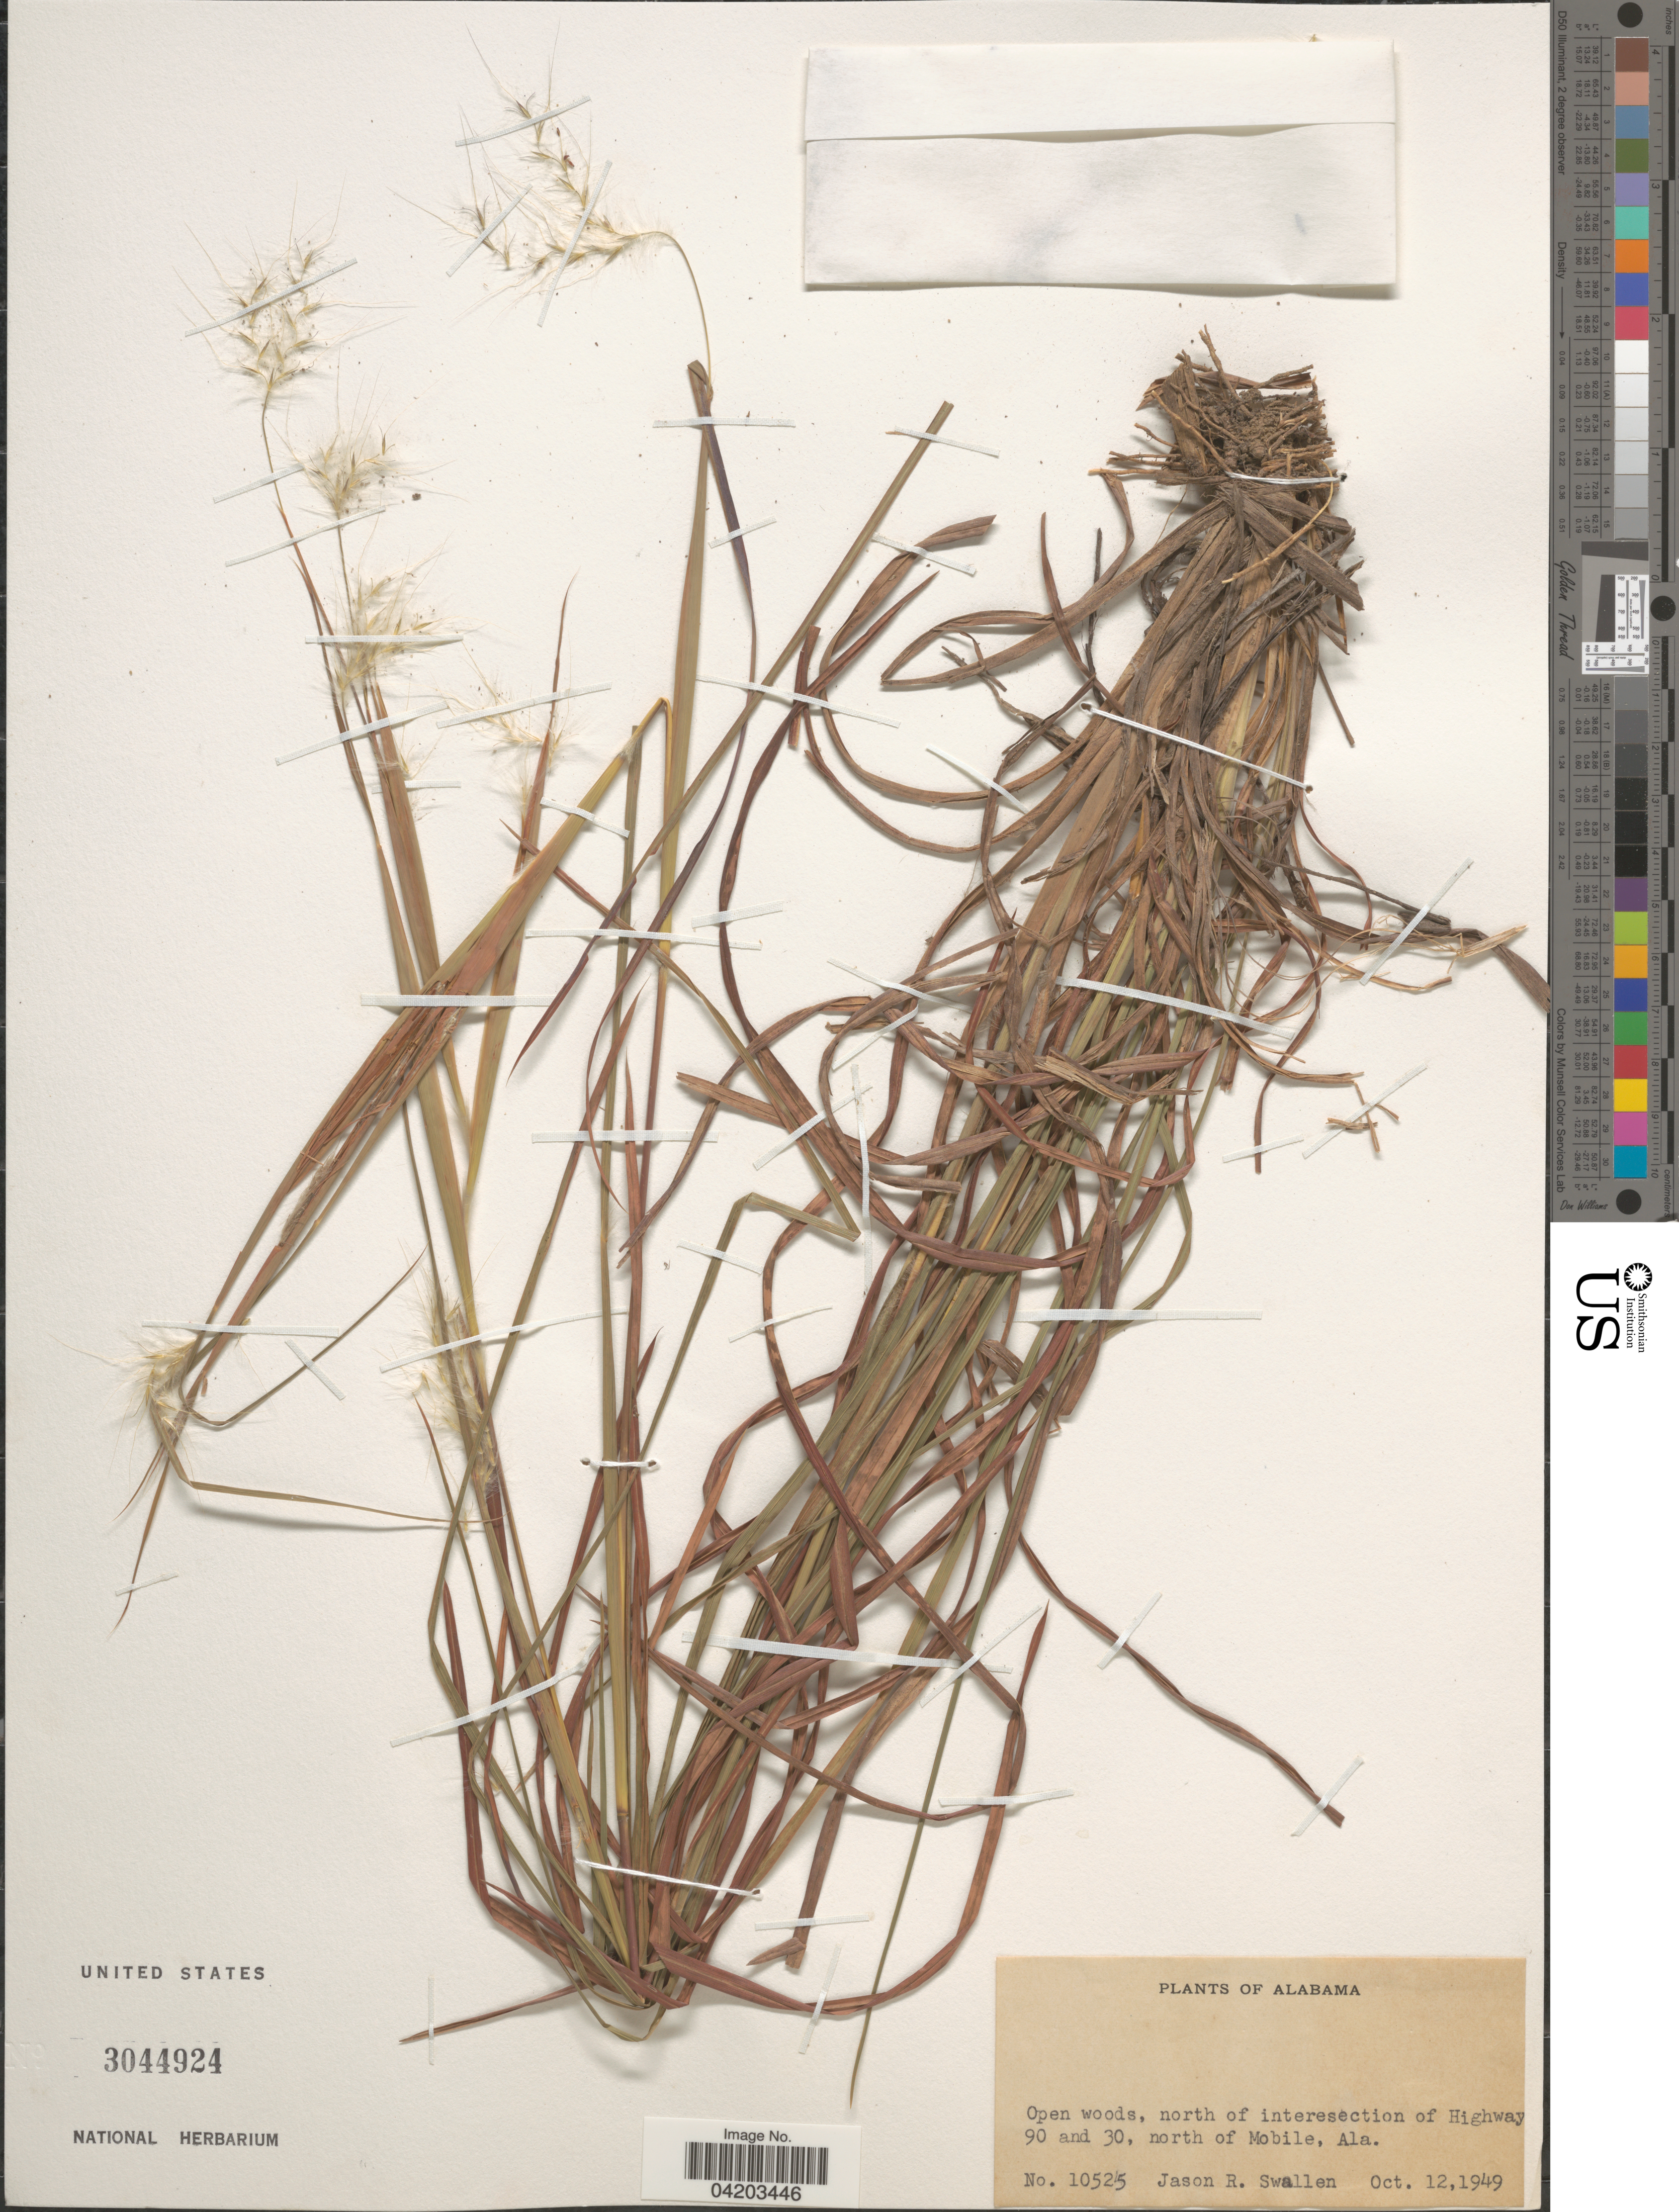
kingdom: Plantae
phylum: Tracheophyta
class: Liliopsida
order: Poales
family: Poaceae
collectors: J. R. Swallen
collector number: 10525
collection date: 1949-10-12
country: United States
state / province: Alabama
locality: North of intersection of Highway 90 and 30, north of Mobile.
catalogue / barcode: US 3044924